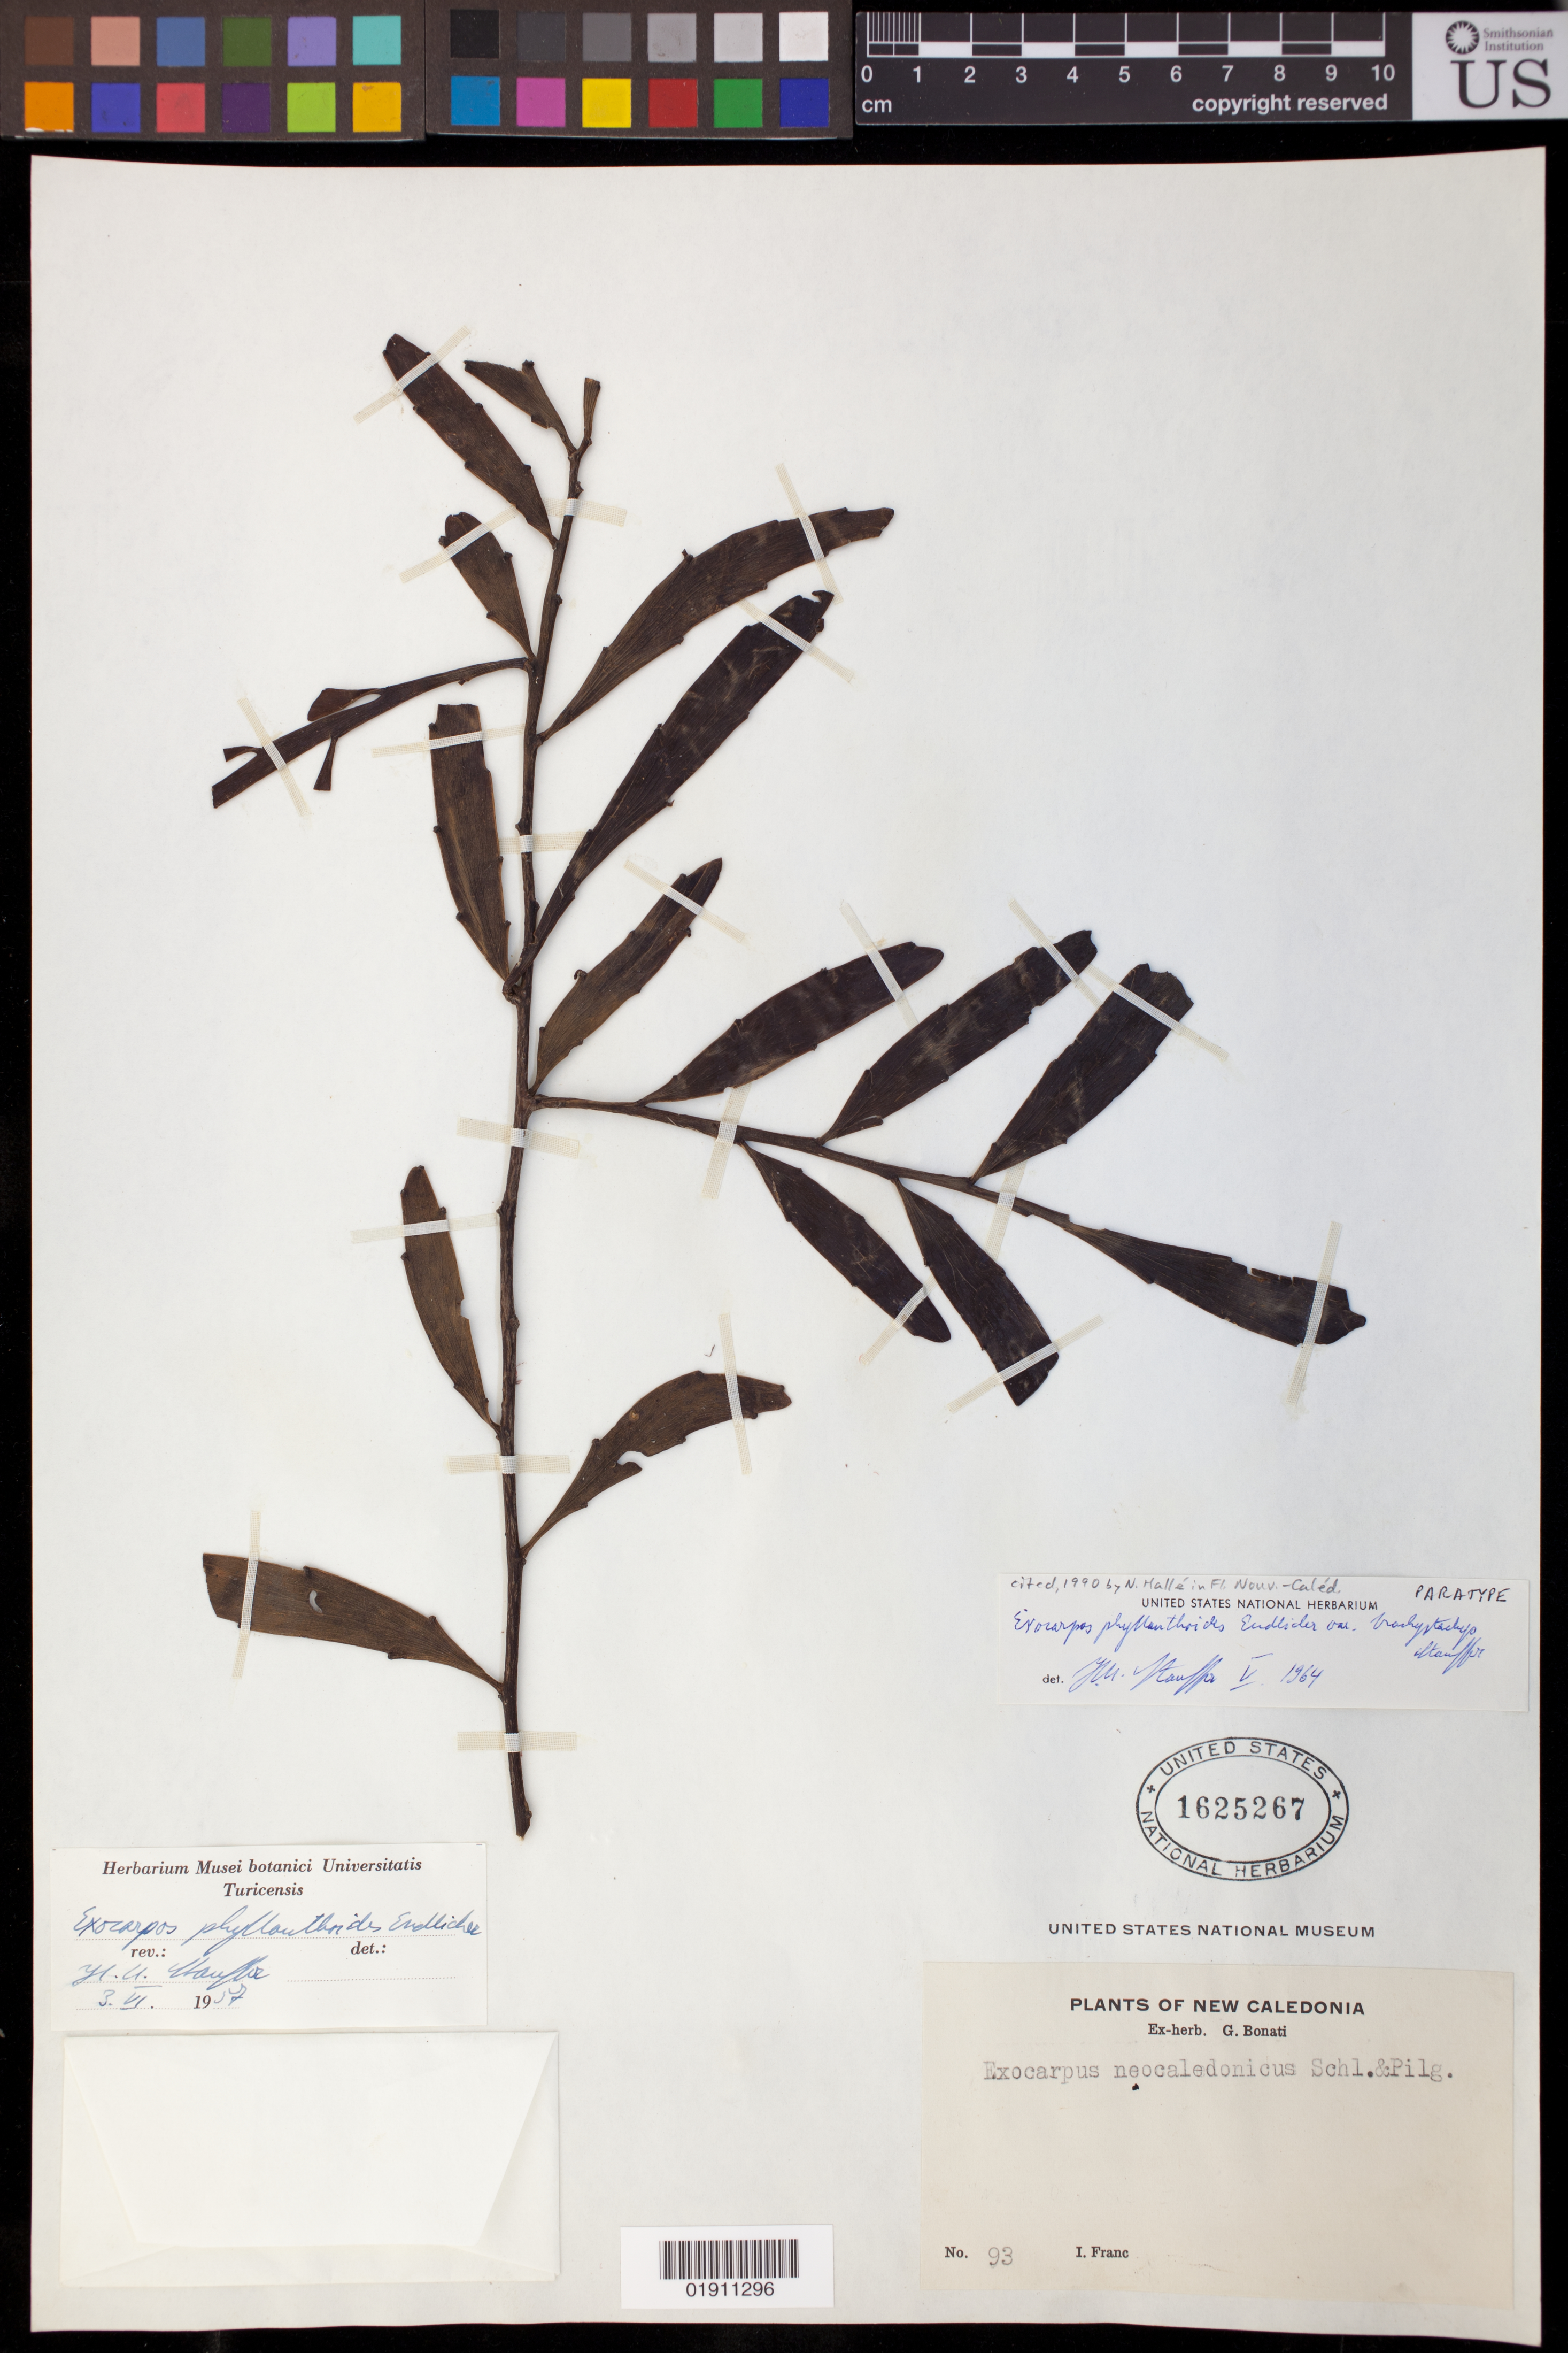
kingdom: Plantae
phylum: Tracheophyta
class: Magnoliopsida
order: Santalales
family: Santalaceae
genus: Exocarpos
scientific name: Exocarpos phyllanthoides var. brachystachys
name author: Stauffer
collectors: I. Franc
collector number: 93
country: New Caledonia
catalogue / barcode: US 1625267